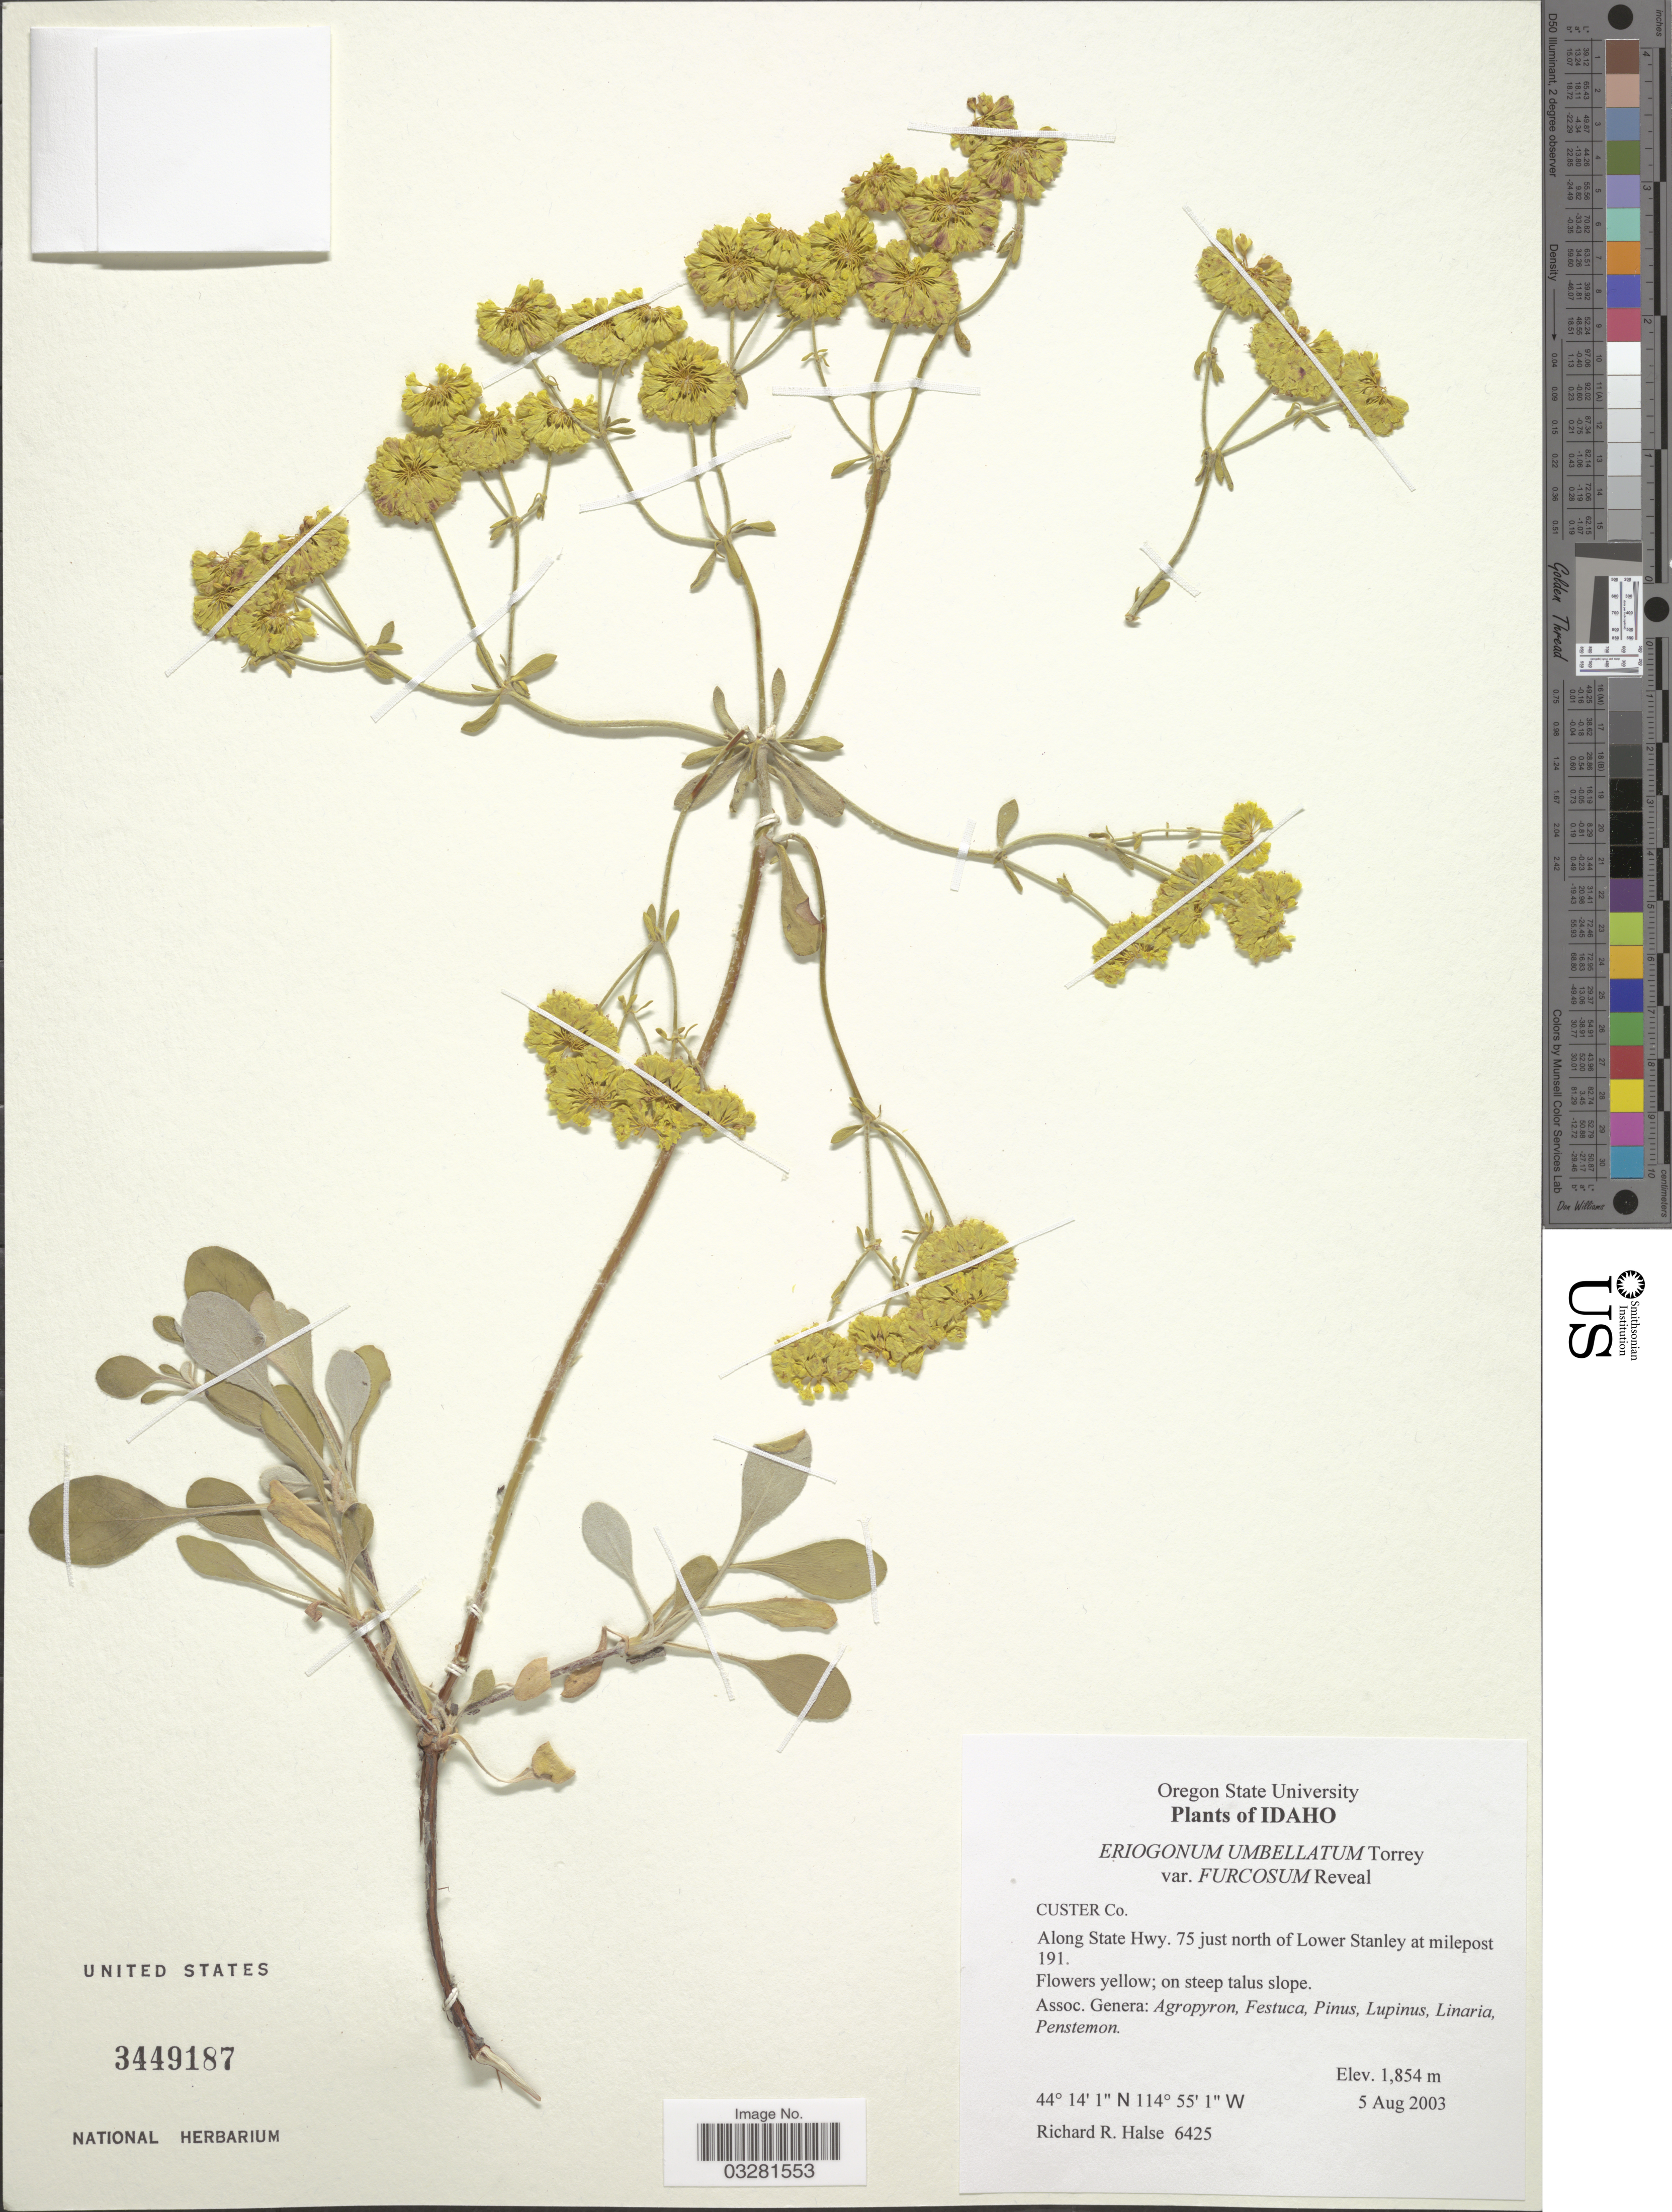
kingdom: Plantae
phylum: Tracheophyta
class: Magnoliopsida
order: Caryophyllales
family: Polygonaceae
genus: Eriogonum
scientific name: Eriogonum umbellatum var. furcosum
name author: Reveal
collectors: R. Halse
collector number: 6425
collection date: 2003-08-05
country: United States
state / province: Idaho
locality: Custer Co. Along State Hwy. 75 just north of Lower Stanley at milepost 191.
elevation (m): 1854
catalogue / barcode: US 3449187